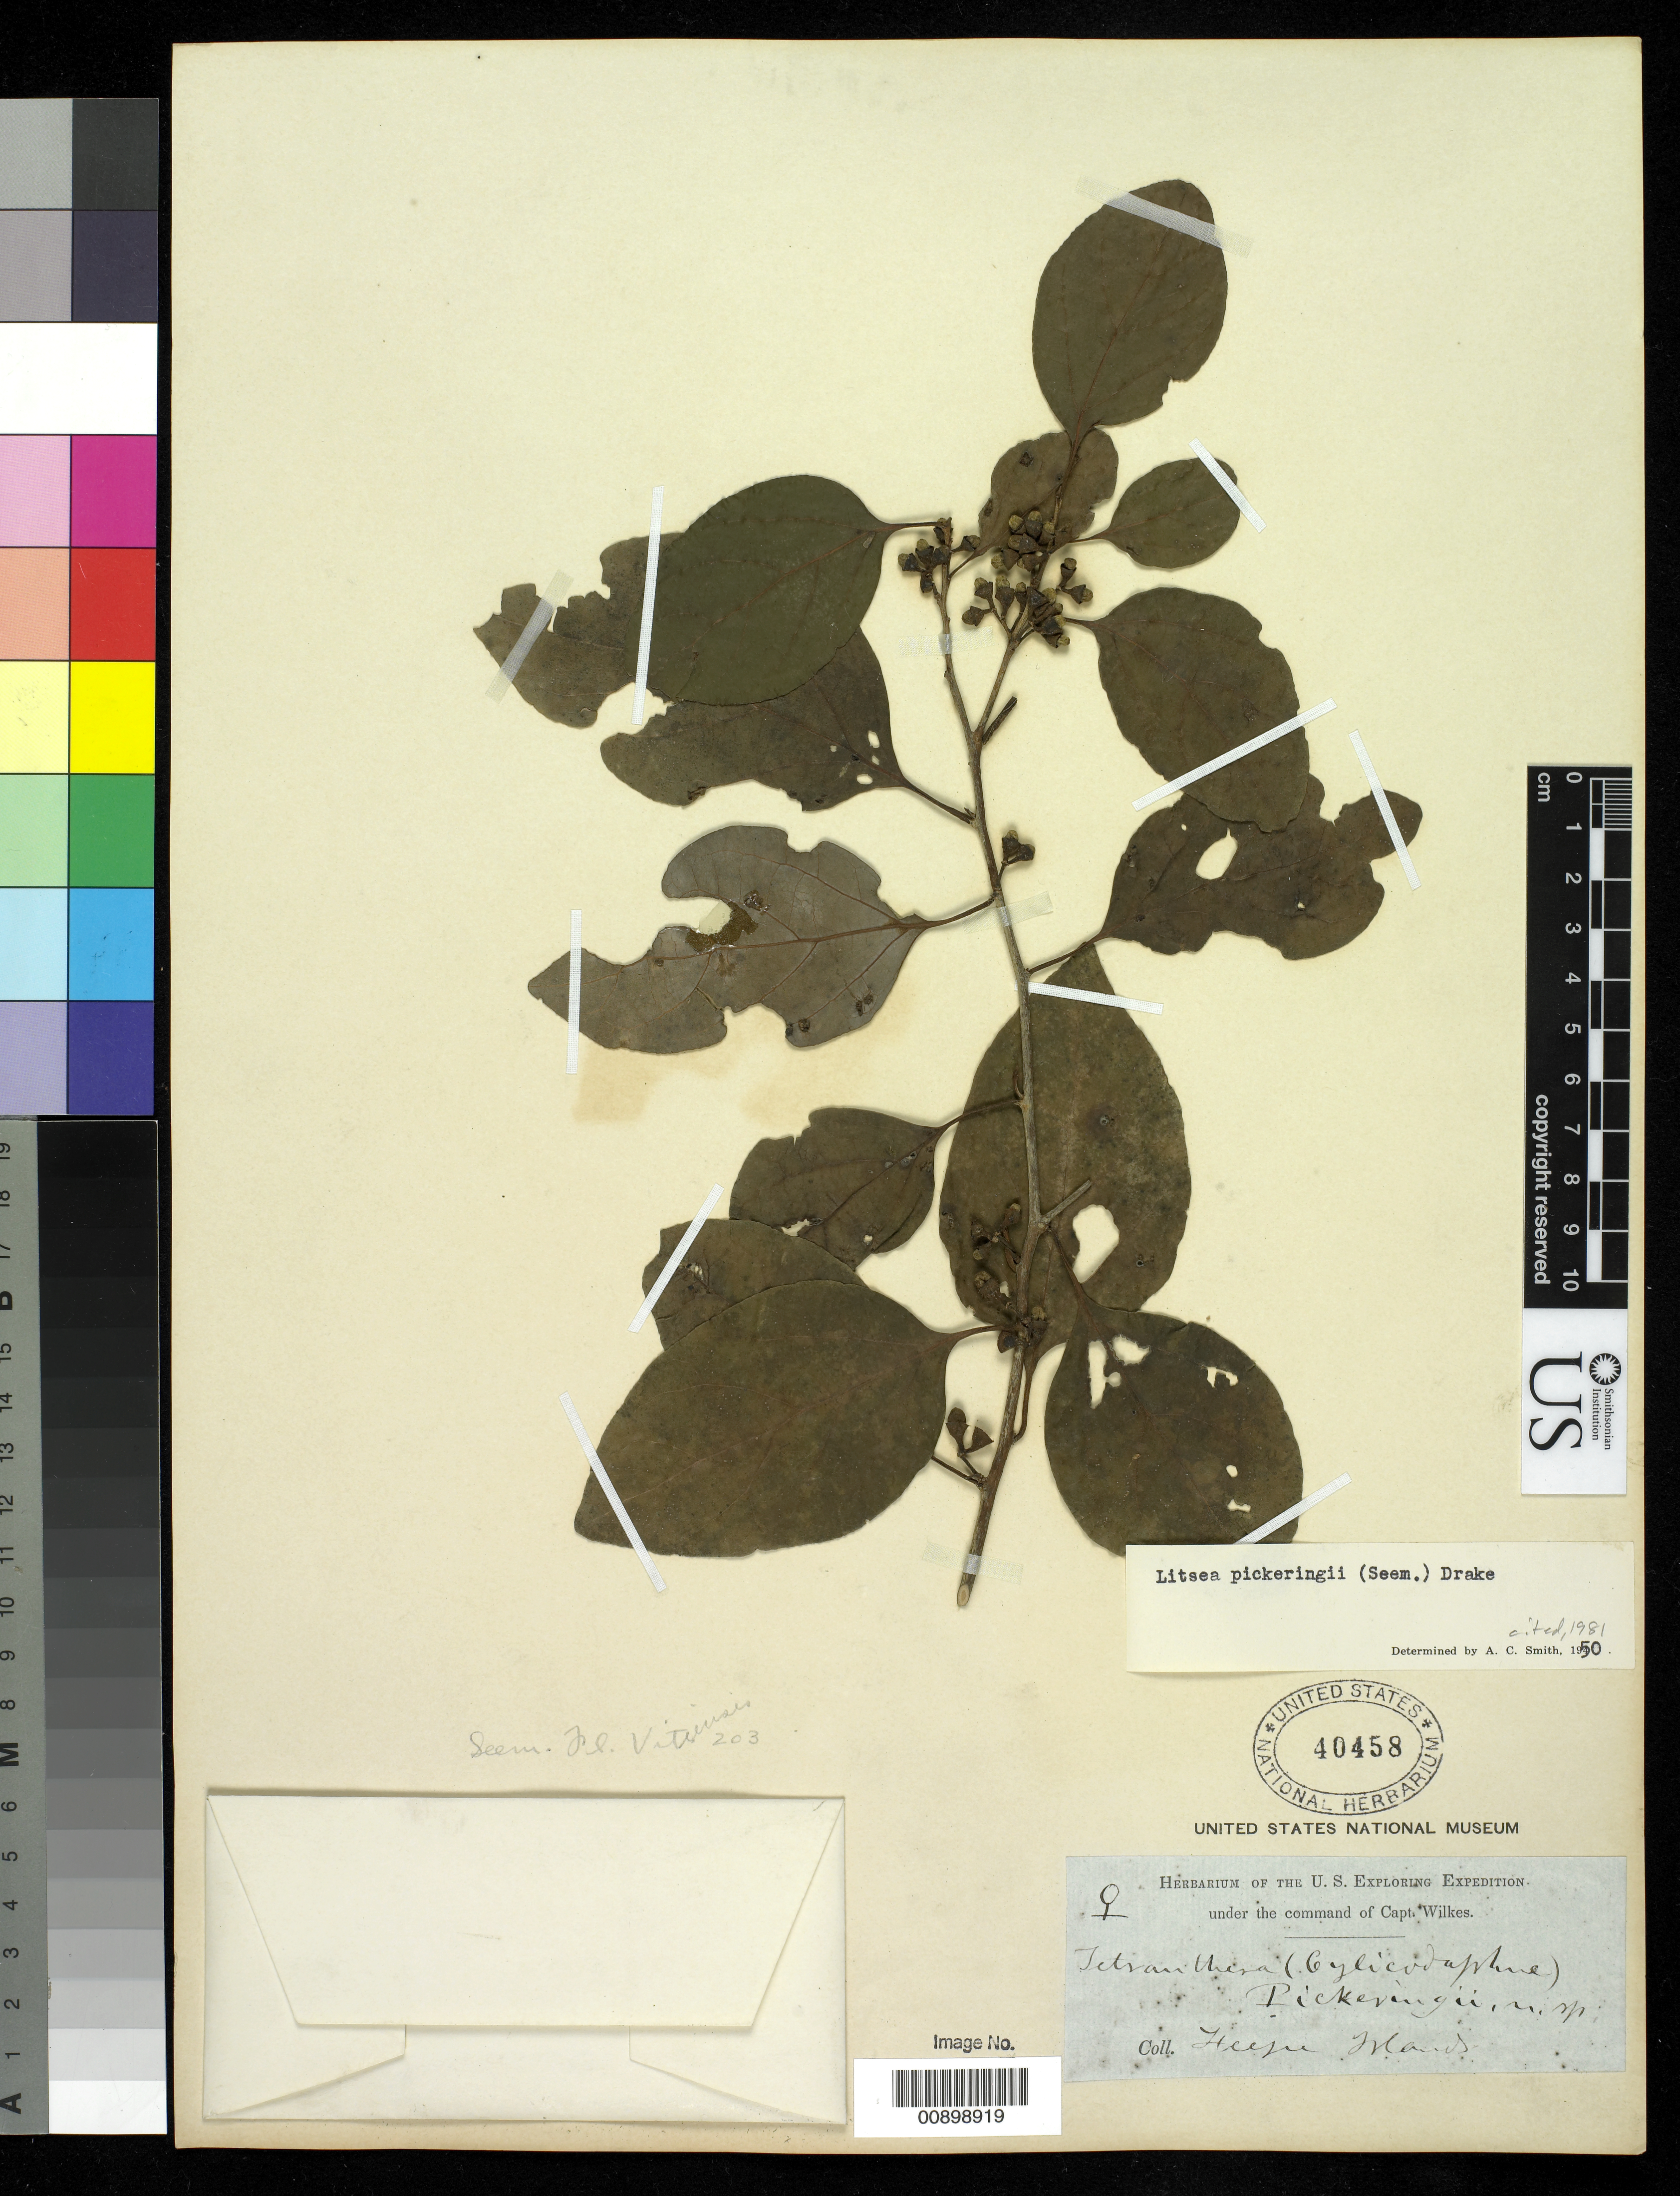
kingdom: Plantae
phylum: Tracheophyta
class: Magnoliopsida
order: Laurales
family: Lauraceae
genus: Litsea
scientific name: Litsea pickeringii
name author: Benth. & Hook. f. ex Drake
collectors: Wilkes Explor. Exped.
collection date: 1838/1842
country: Fiji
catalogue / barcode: US 40458